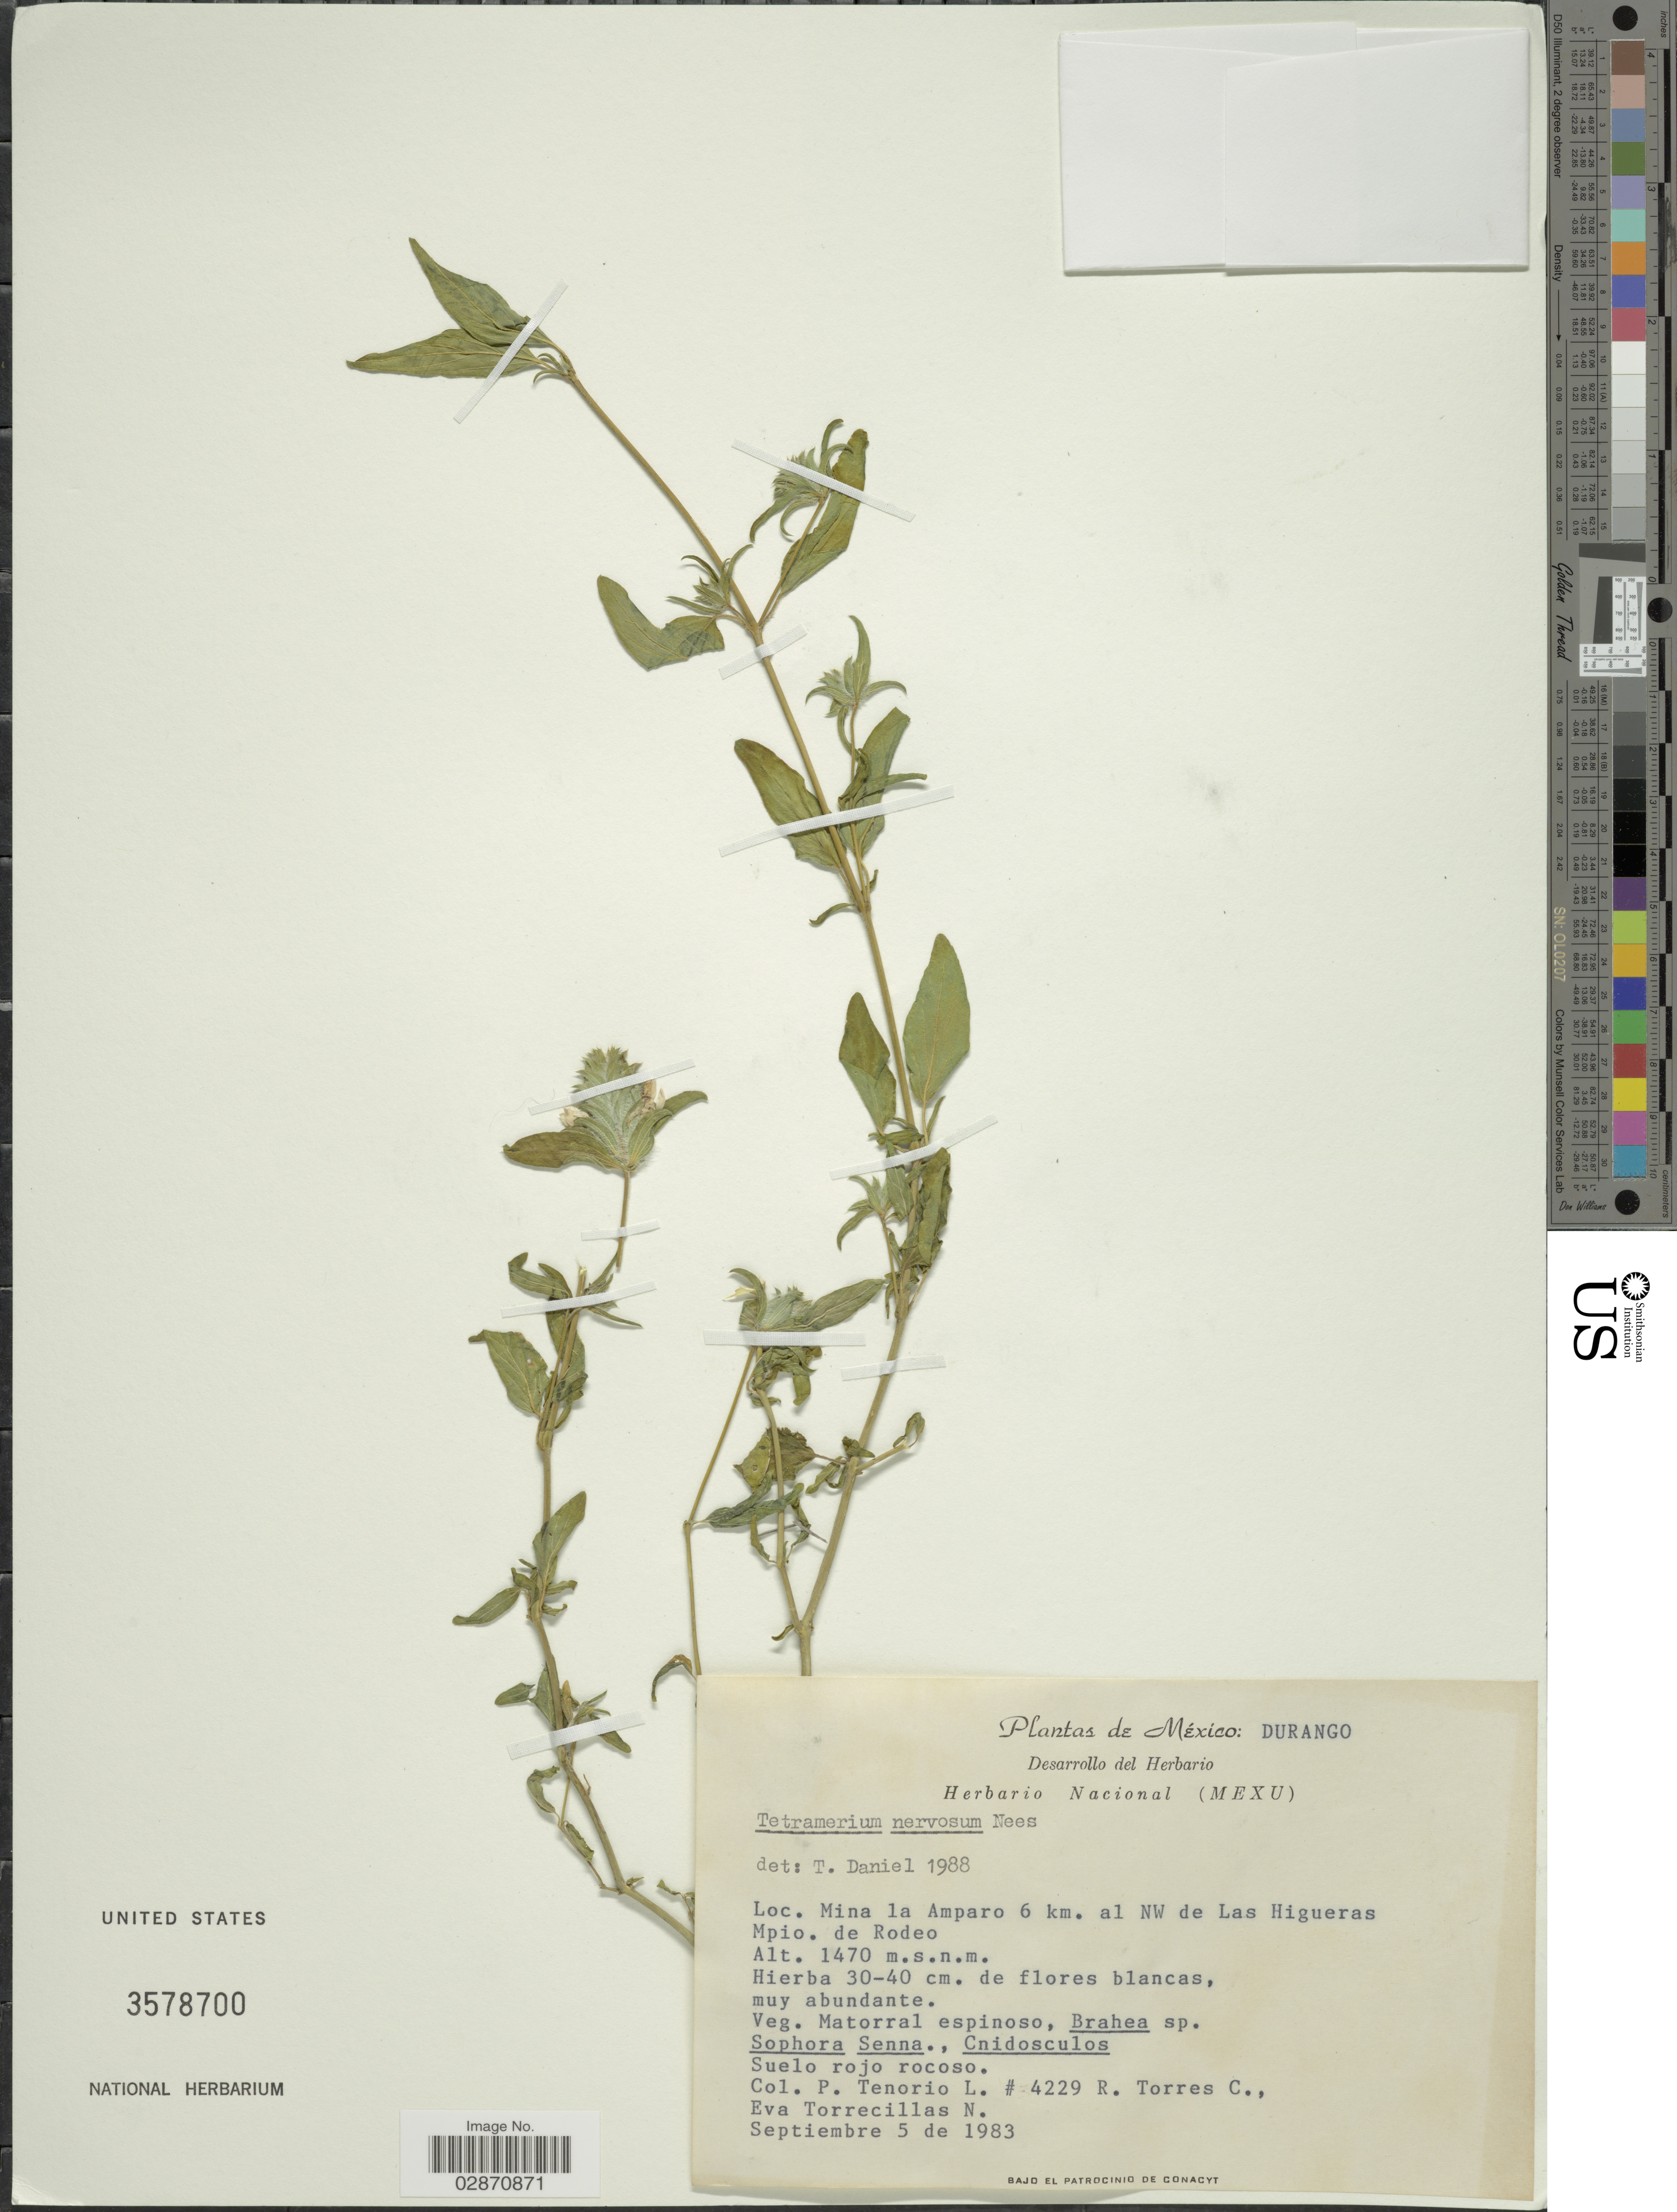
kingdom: Plantae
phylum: Tracheophyta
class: Magnoliopsida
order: Lamiales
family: Acanthaceae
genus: Tetramerium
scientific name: Tetramerium nervosum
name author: Nees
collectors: P. Tenorio L. & R. Torres C.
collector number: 4229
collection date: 1983-09-05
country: Mexico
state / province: Durango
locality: Mina la Amparo 6 km. al NW de Las Higueras. Mpio. de Rodeo.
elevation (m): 1470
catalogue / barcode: US 3578700